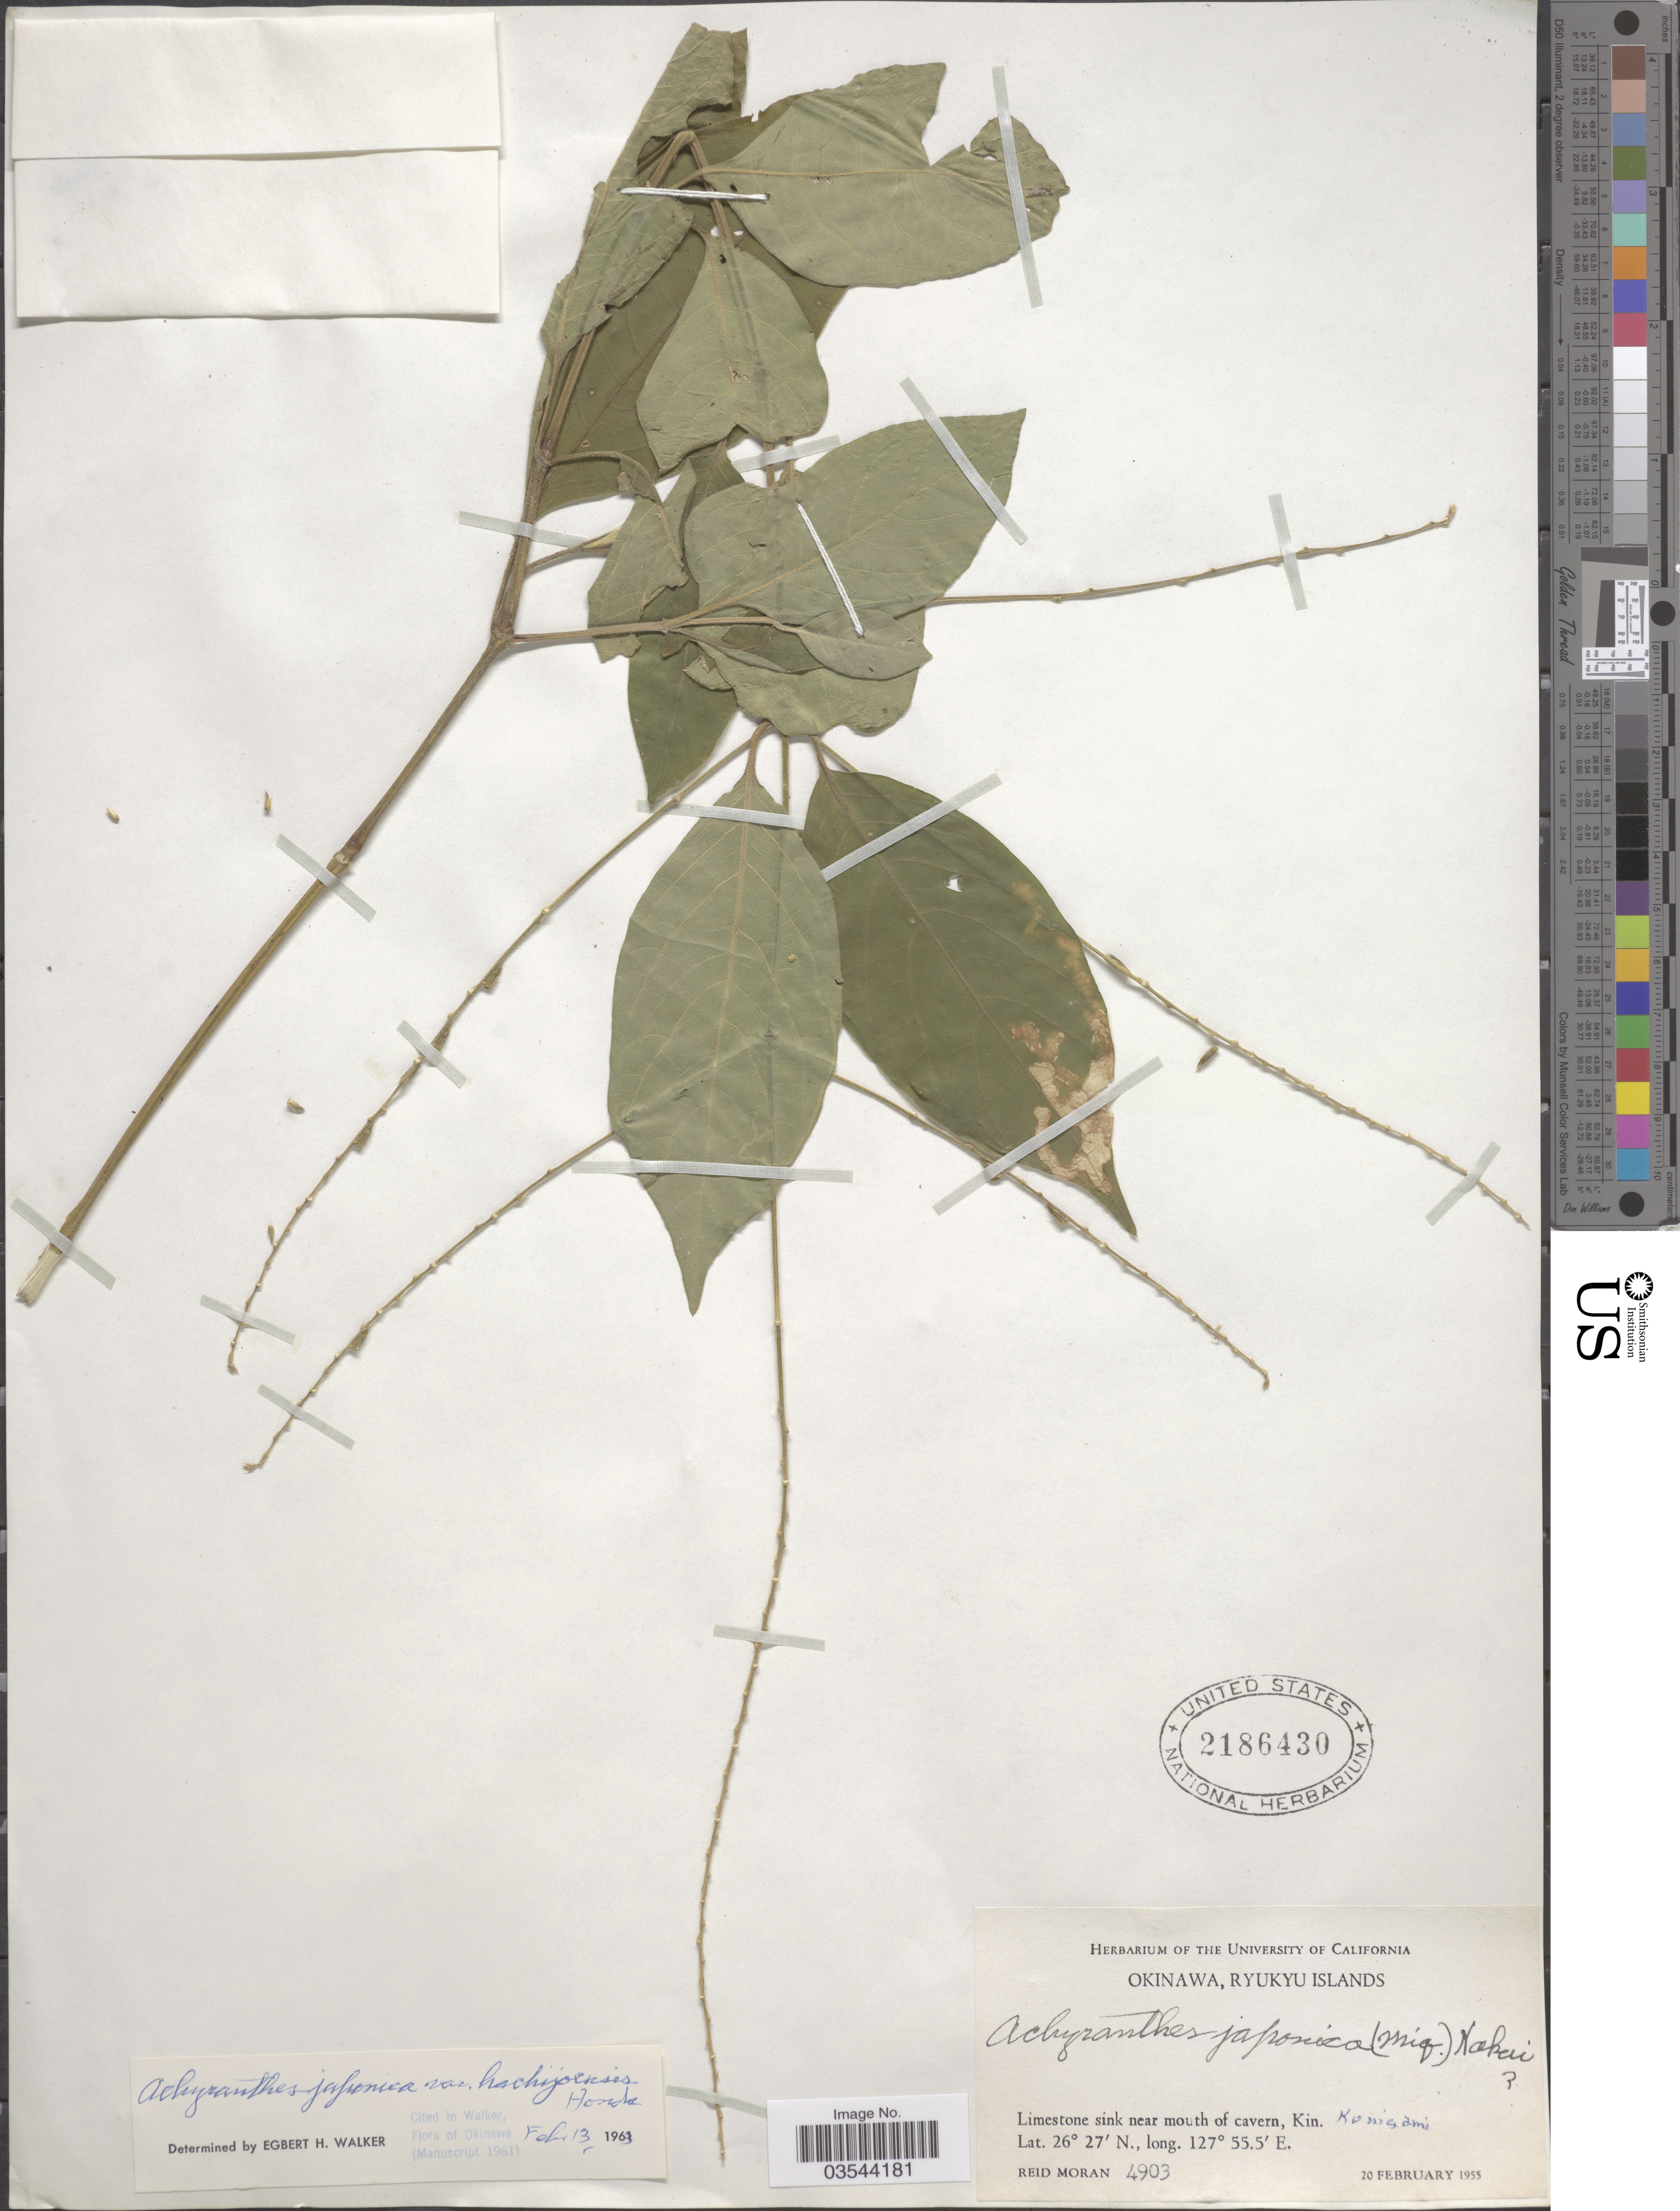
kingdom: Plantae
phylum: Tracheophyta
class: Magnoliopsida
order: Caryophyllales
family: Amaranthaceae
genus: Achyranthes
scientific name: Achyranthes japonica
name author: (Miq.) Nakai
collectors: R. Moran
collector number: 4903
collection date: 1955-02-20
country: Japan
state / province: Okinawa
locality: Ryukyu Islands. Limestone sink near mouth of cavern, Kin. Konigami.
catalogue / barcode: US 2186430